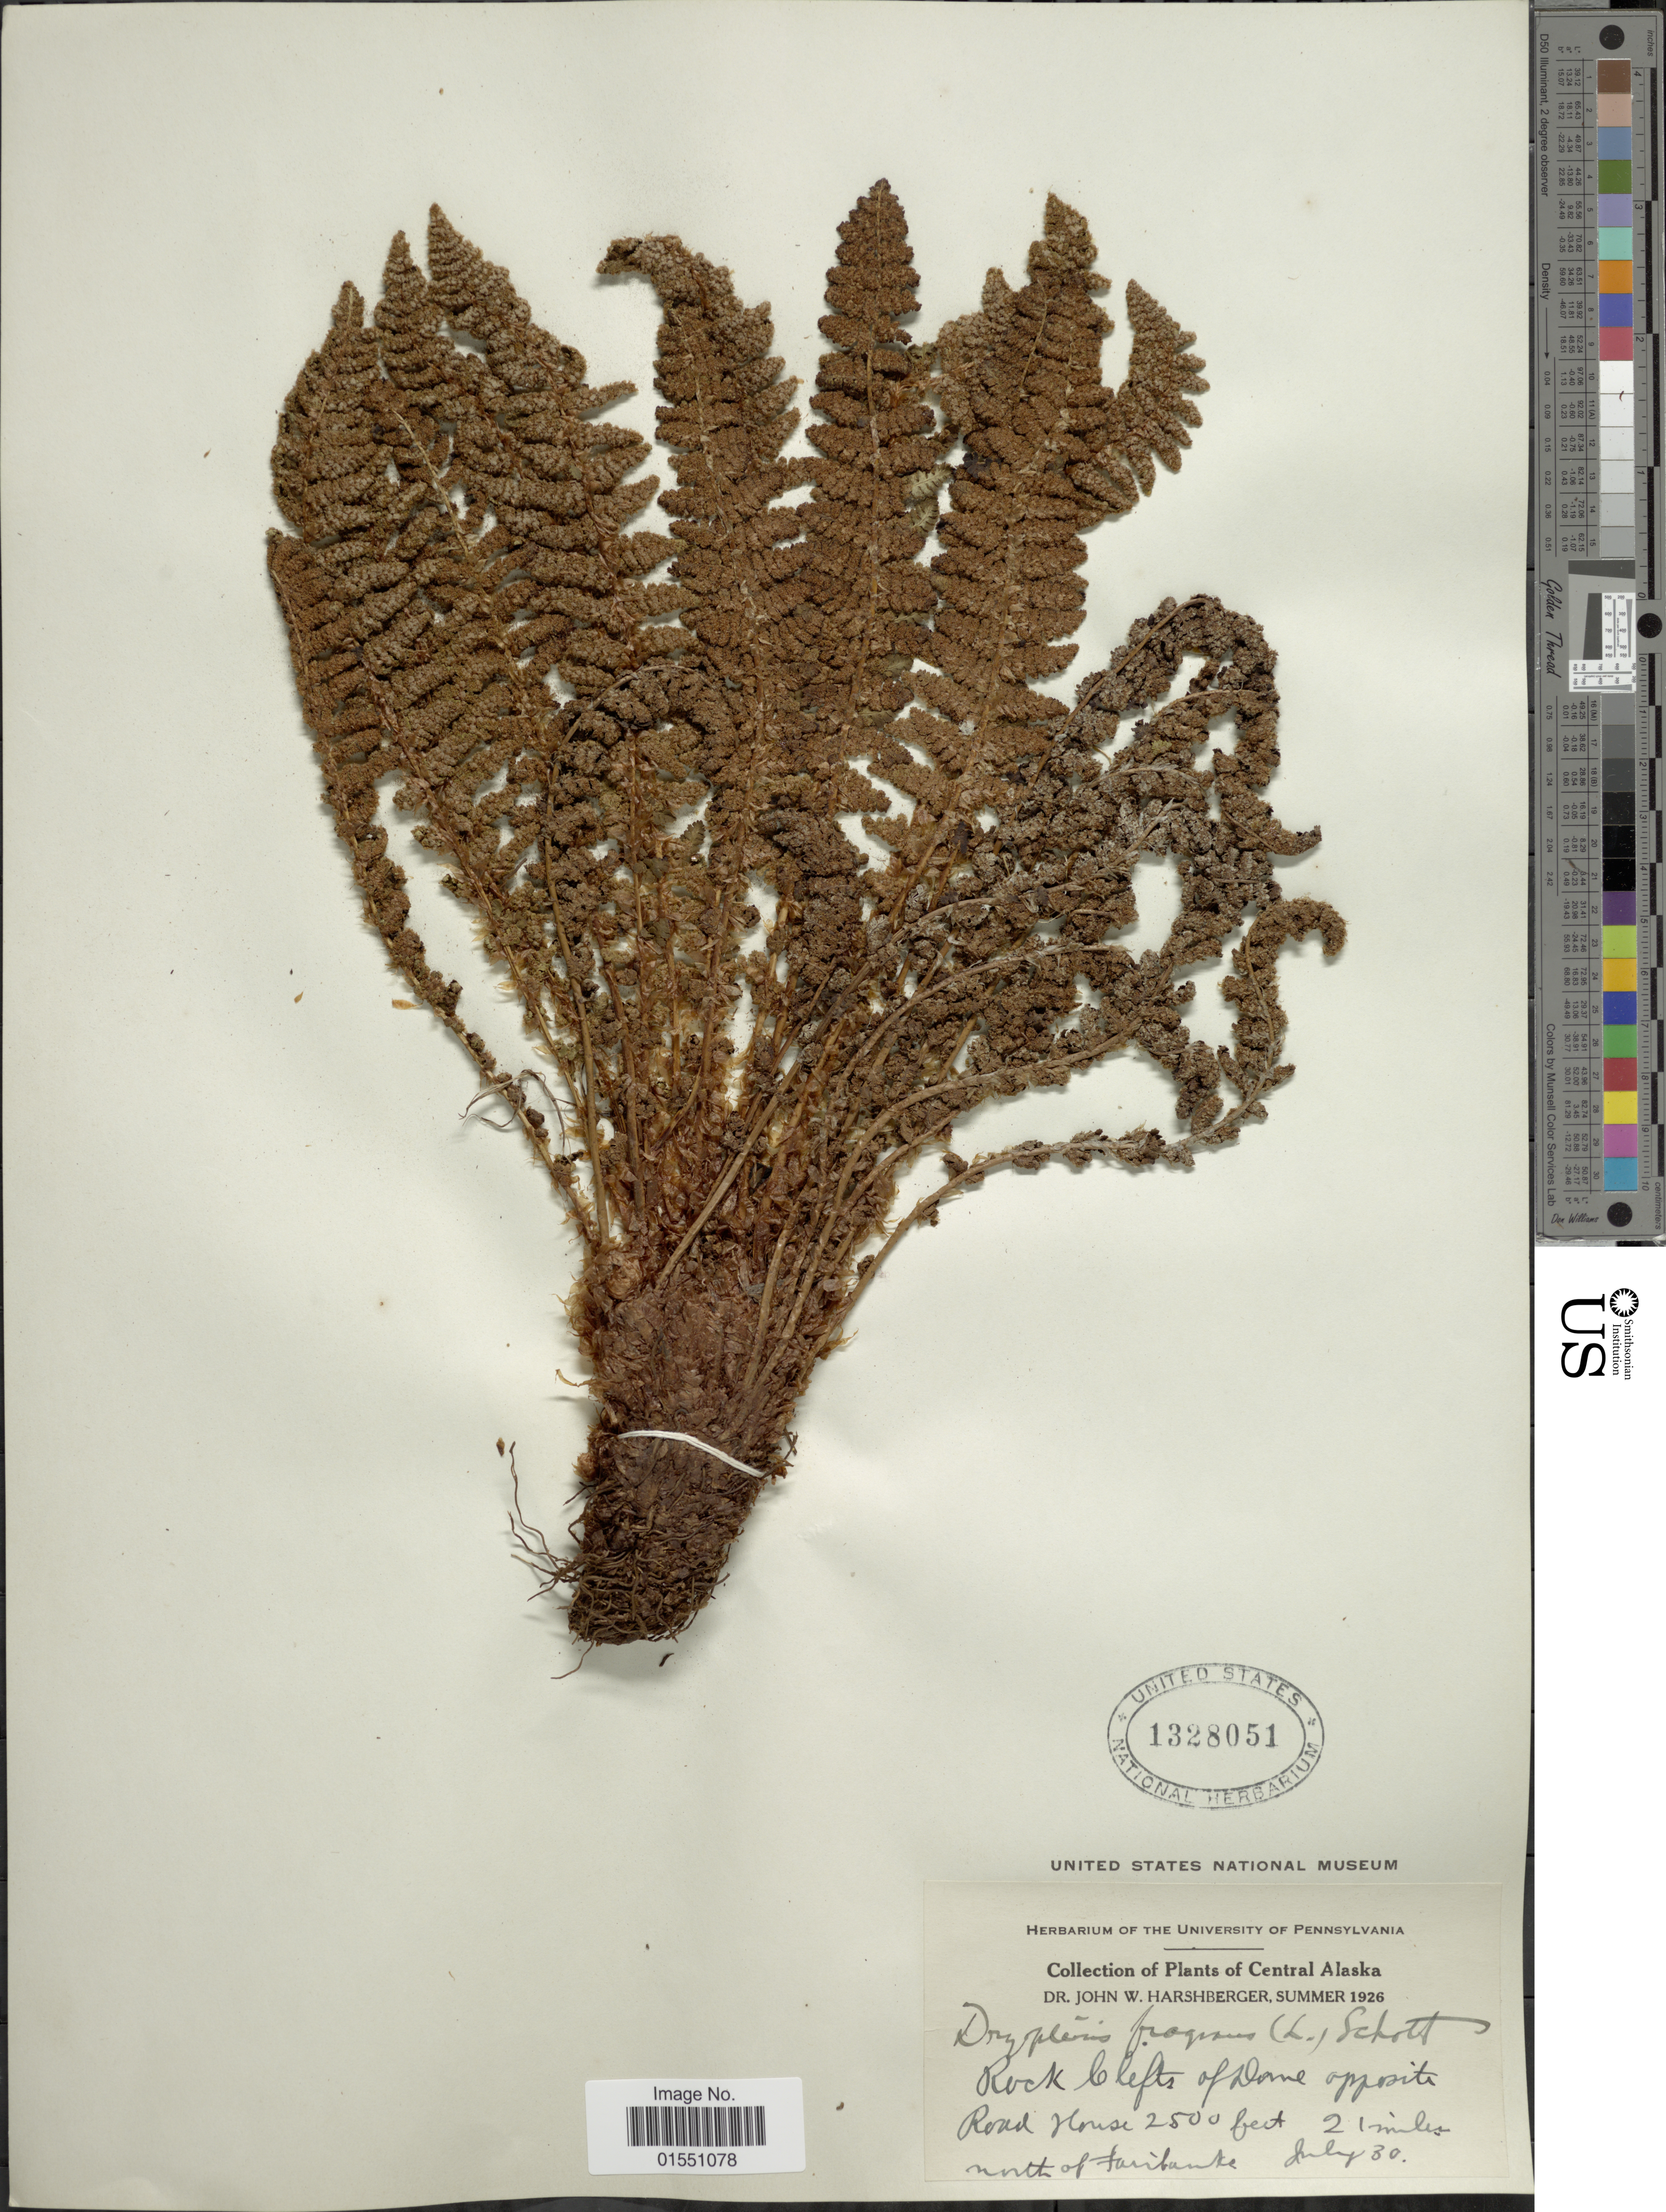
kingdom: Plantae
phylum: Tracheophyta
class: Polypodiopsida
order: Polypodiales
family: Dryopteridaceae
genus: Dryopteris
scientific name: Dryopteris fragrans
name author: (L.) Schott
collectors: J. W. Harshberger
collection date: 1926-07-30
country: United States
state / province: Alaska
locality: Central Alaska. Rocks clifts of Dome opposite Road House. 21 miles north of Fairbanks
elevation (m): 762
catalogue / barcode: US 1328051